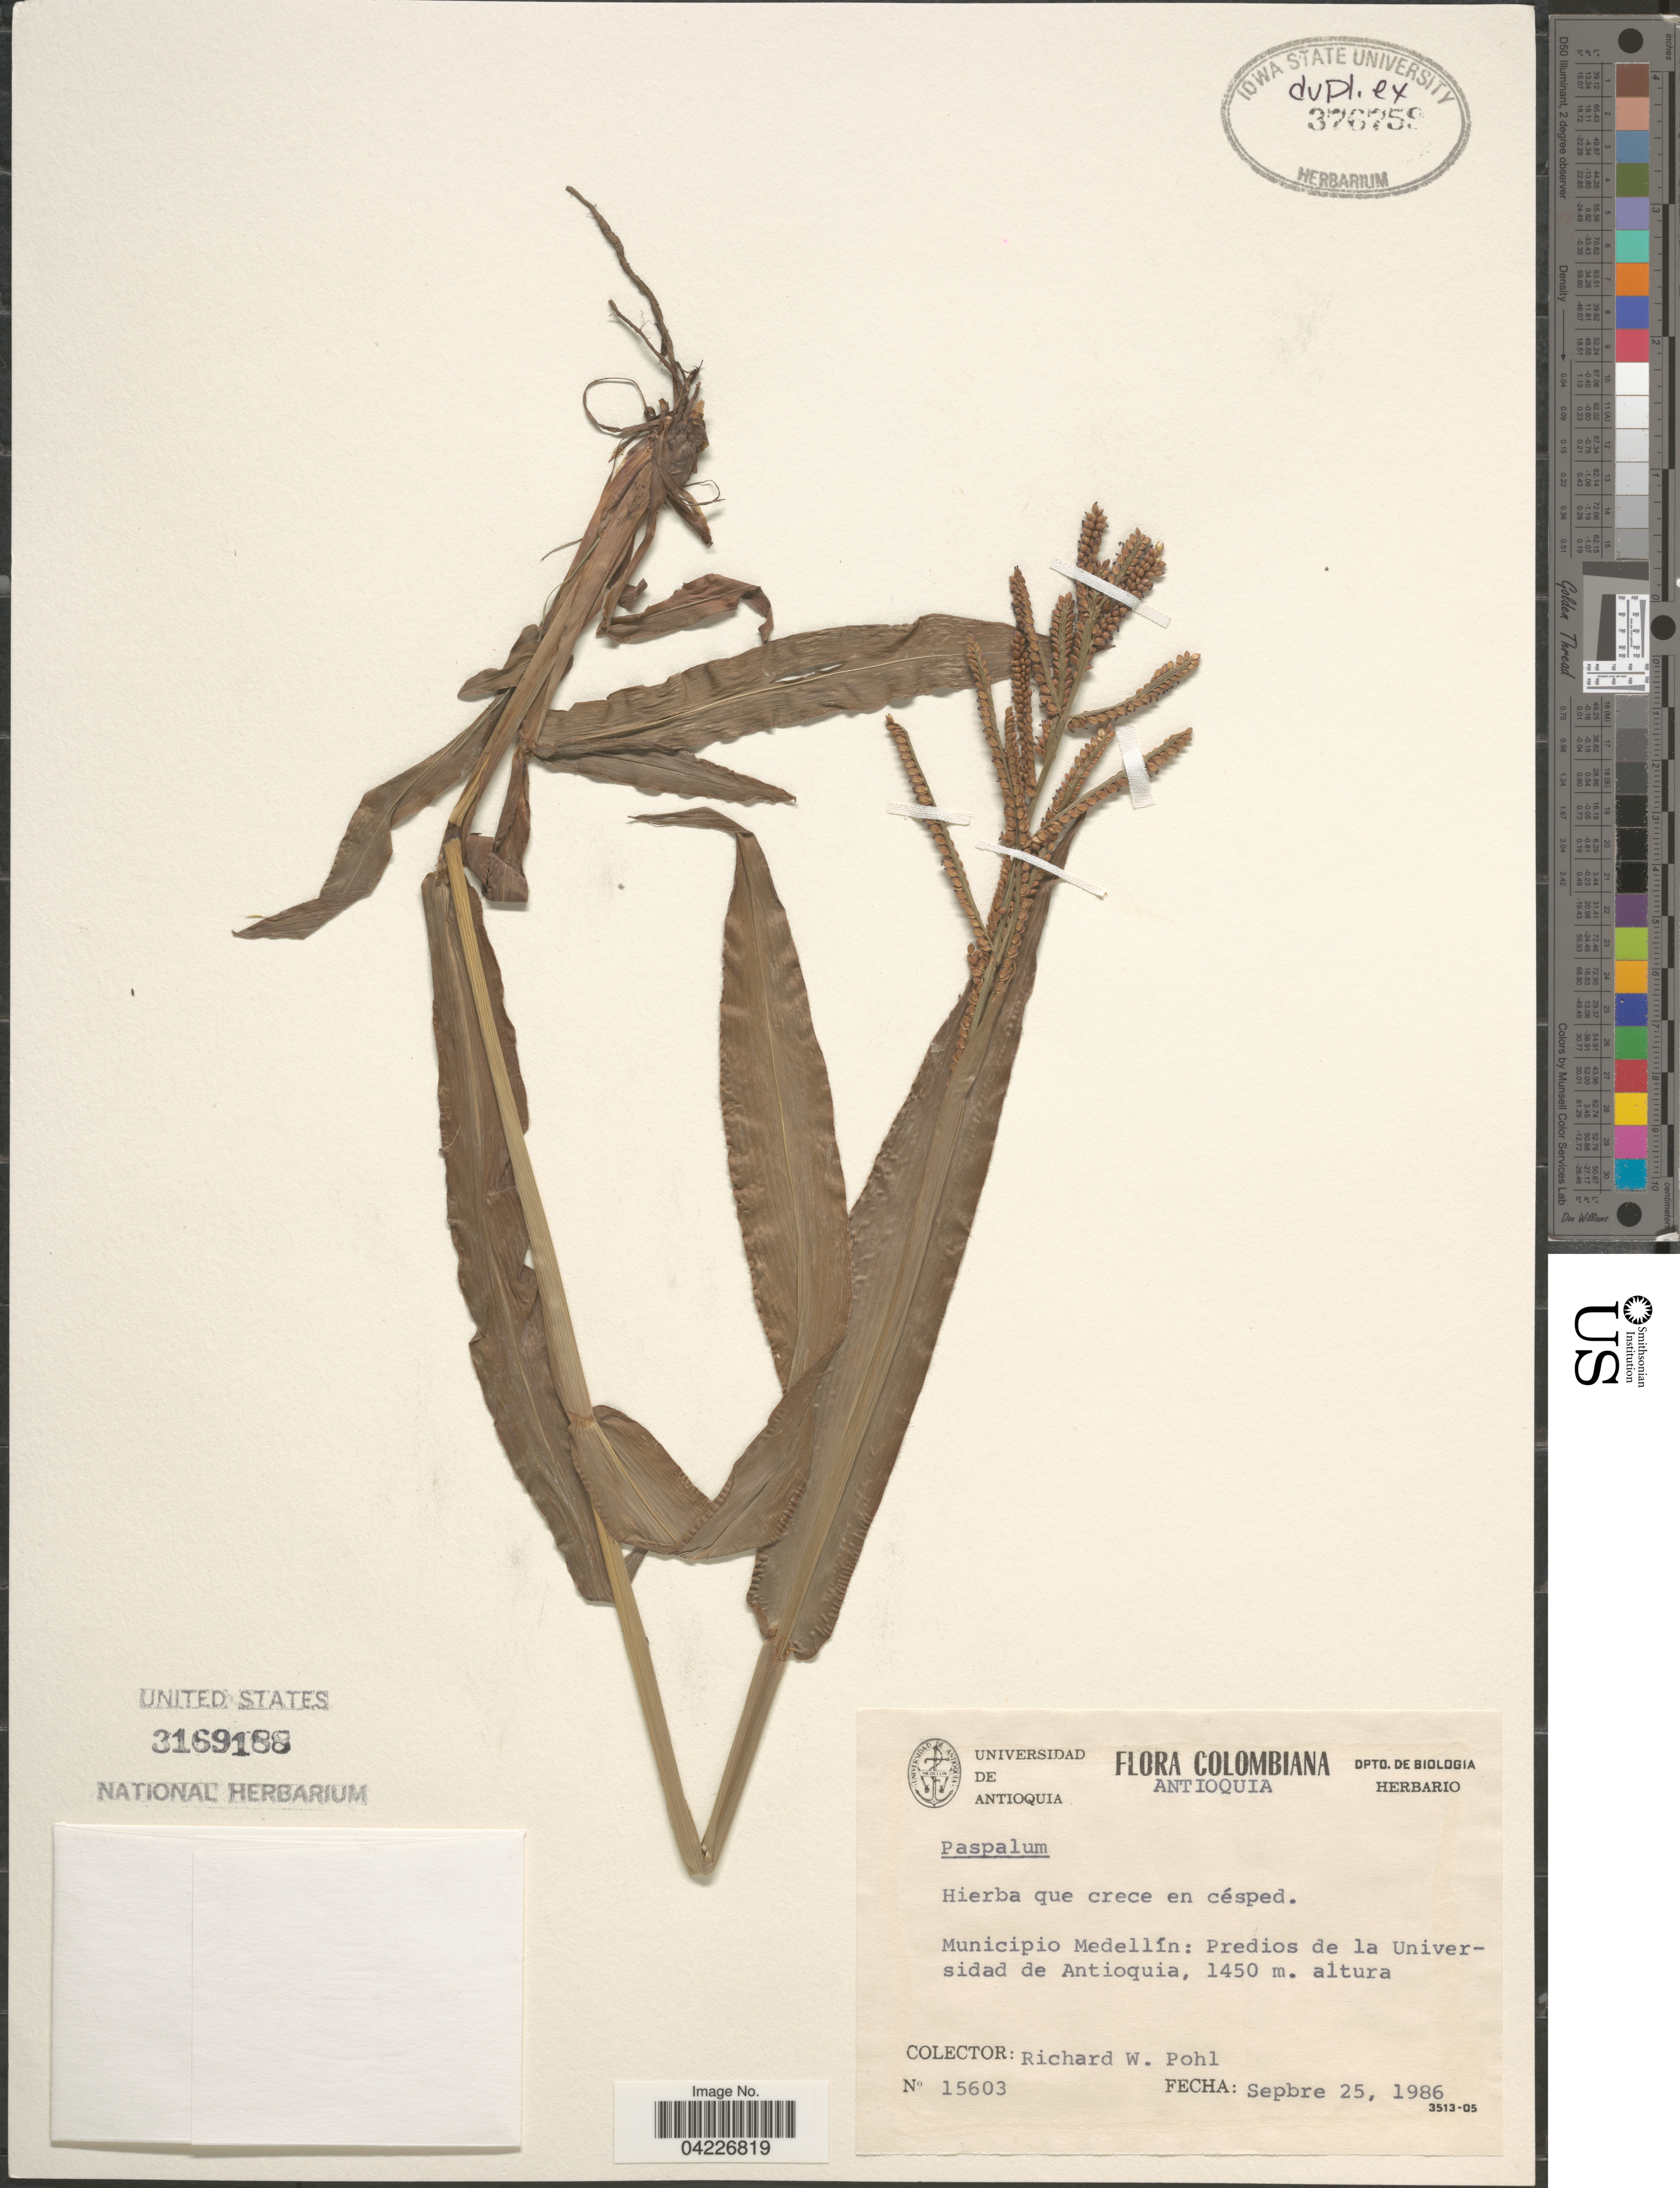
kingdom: Plantae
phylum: Tracheophyta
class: Liliopsida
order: Poales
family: Poaceae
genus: Paspalum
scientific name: Paspalum sp.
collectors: R. W. Pohl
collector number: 15603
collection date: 1986-09-25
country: Colombia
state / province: Antioquia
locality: Municipio Medellín: Predios de la Universidad de Antioquia.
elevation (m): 1450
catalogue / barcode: US 3169188